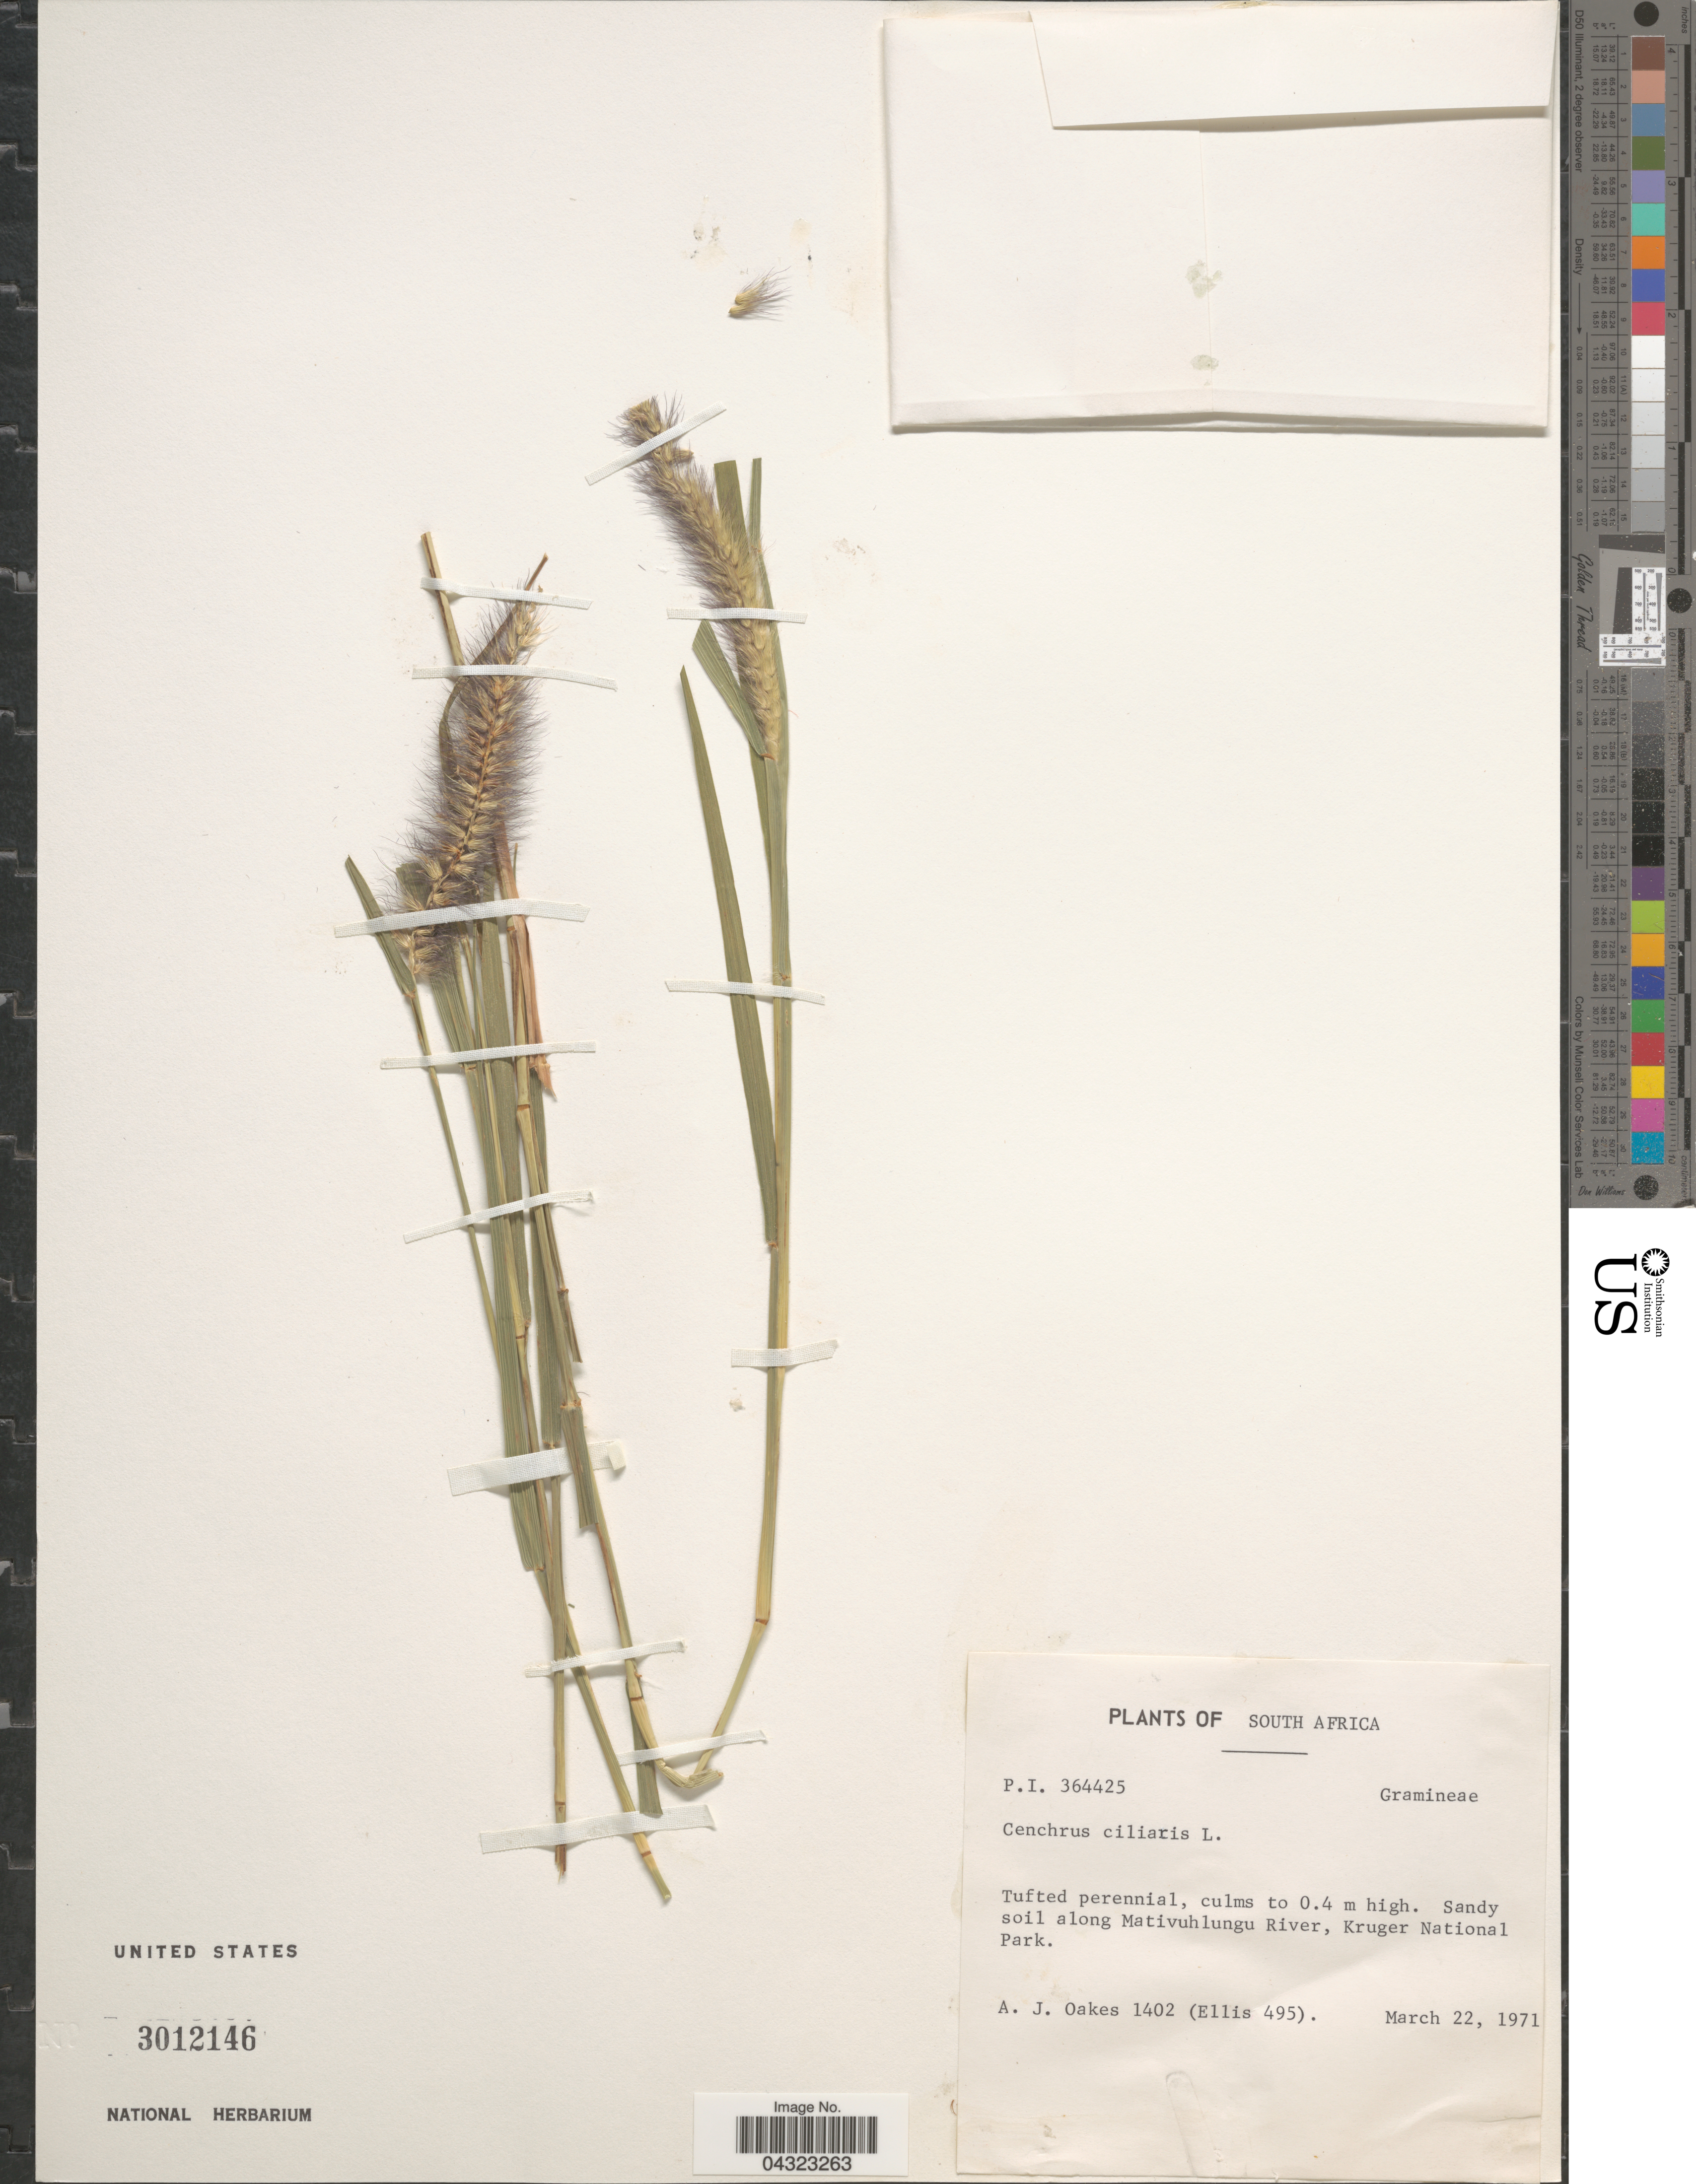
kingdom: Plantae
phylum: Tracheophyta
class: Liliopsida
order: Poales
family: Poaceae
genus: Cenchrus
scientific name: Cenchrus ciliaris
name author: L.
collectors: A. Oakes & -. Ellis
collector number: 1402/495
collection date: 1971-03-22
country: South Africa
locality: Sandy soil along Mativuhlungu River, Kruger National Park.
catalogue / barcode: US 3012146